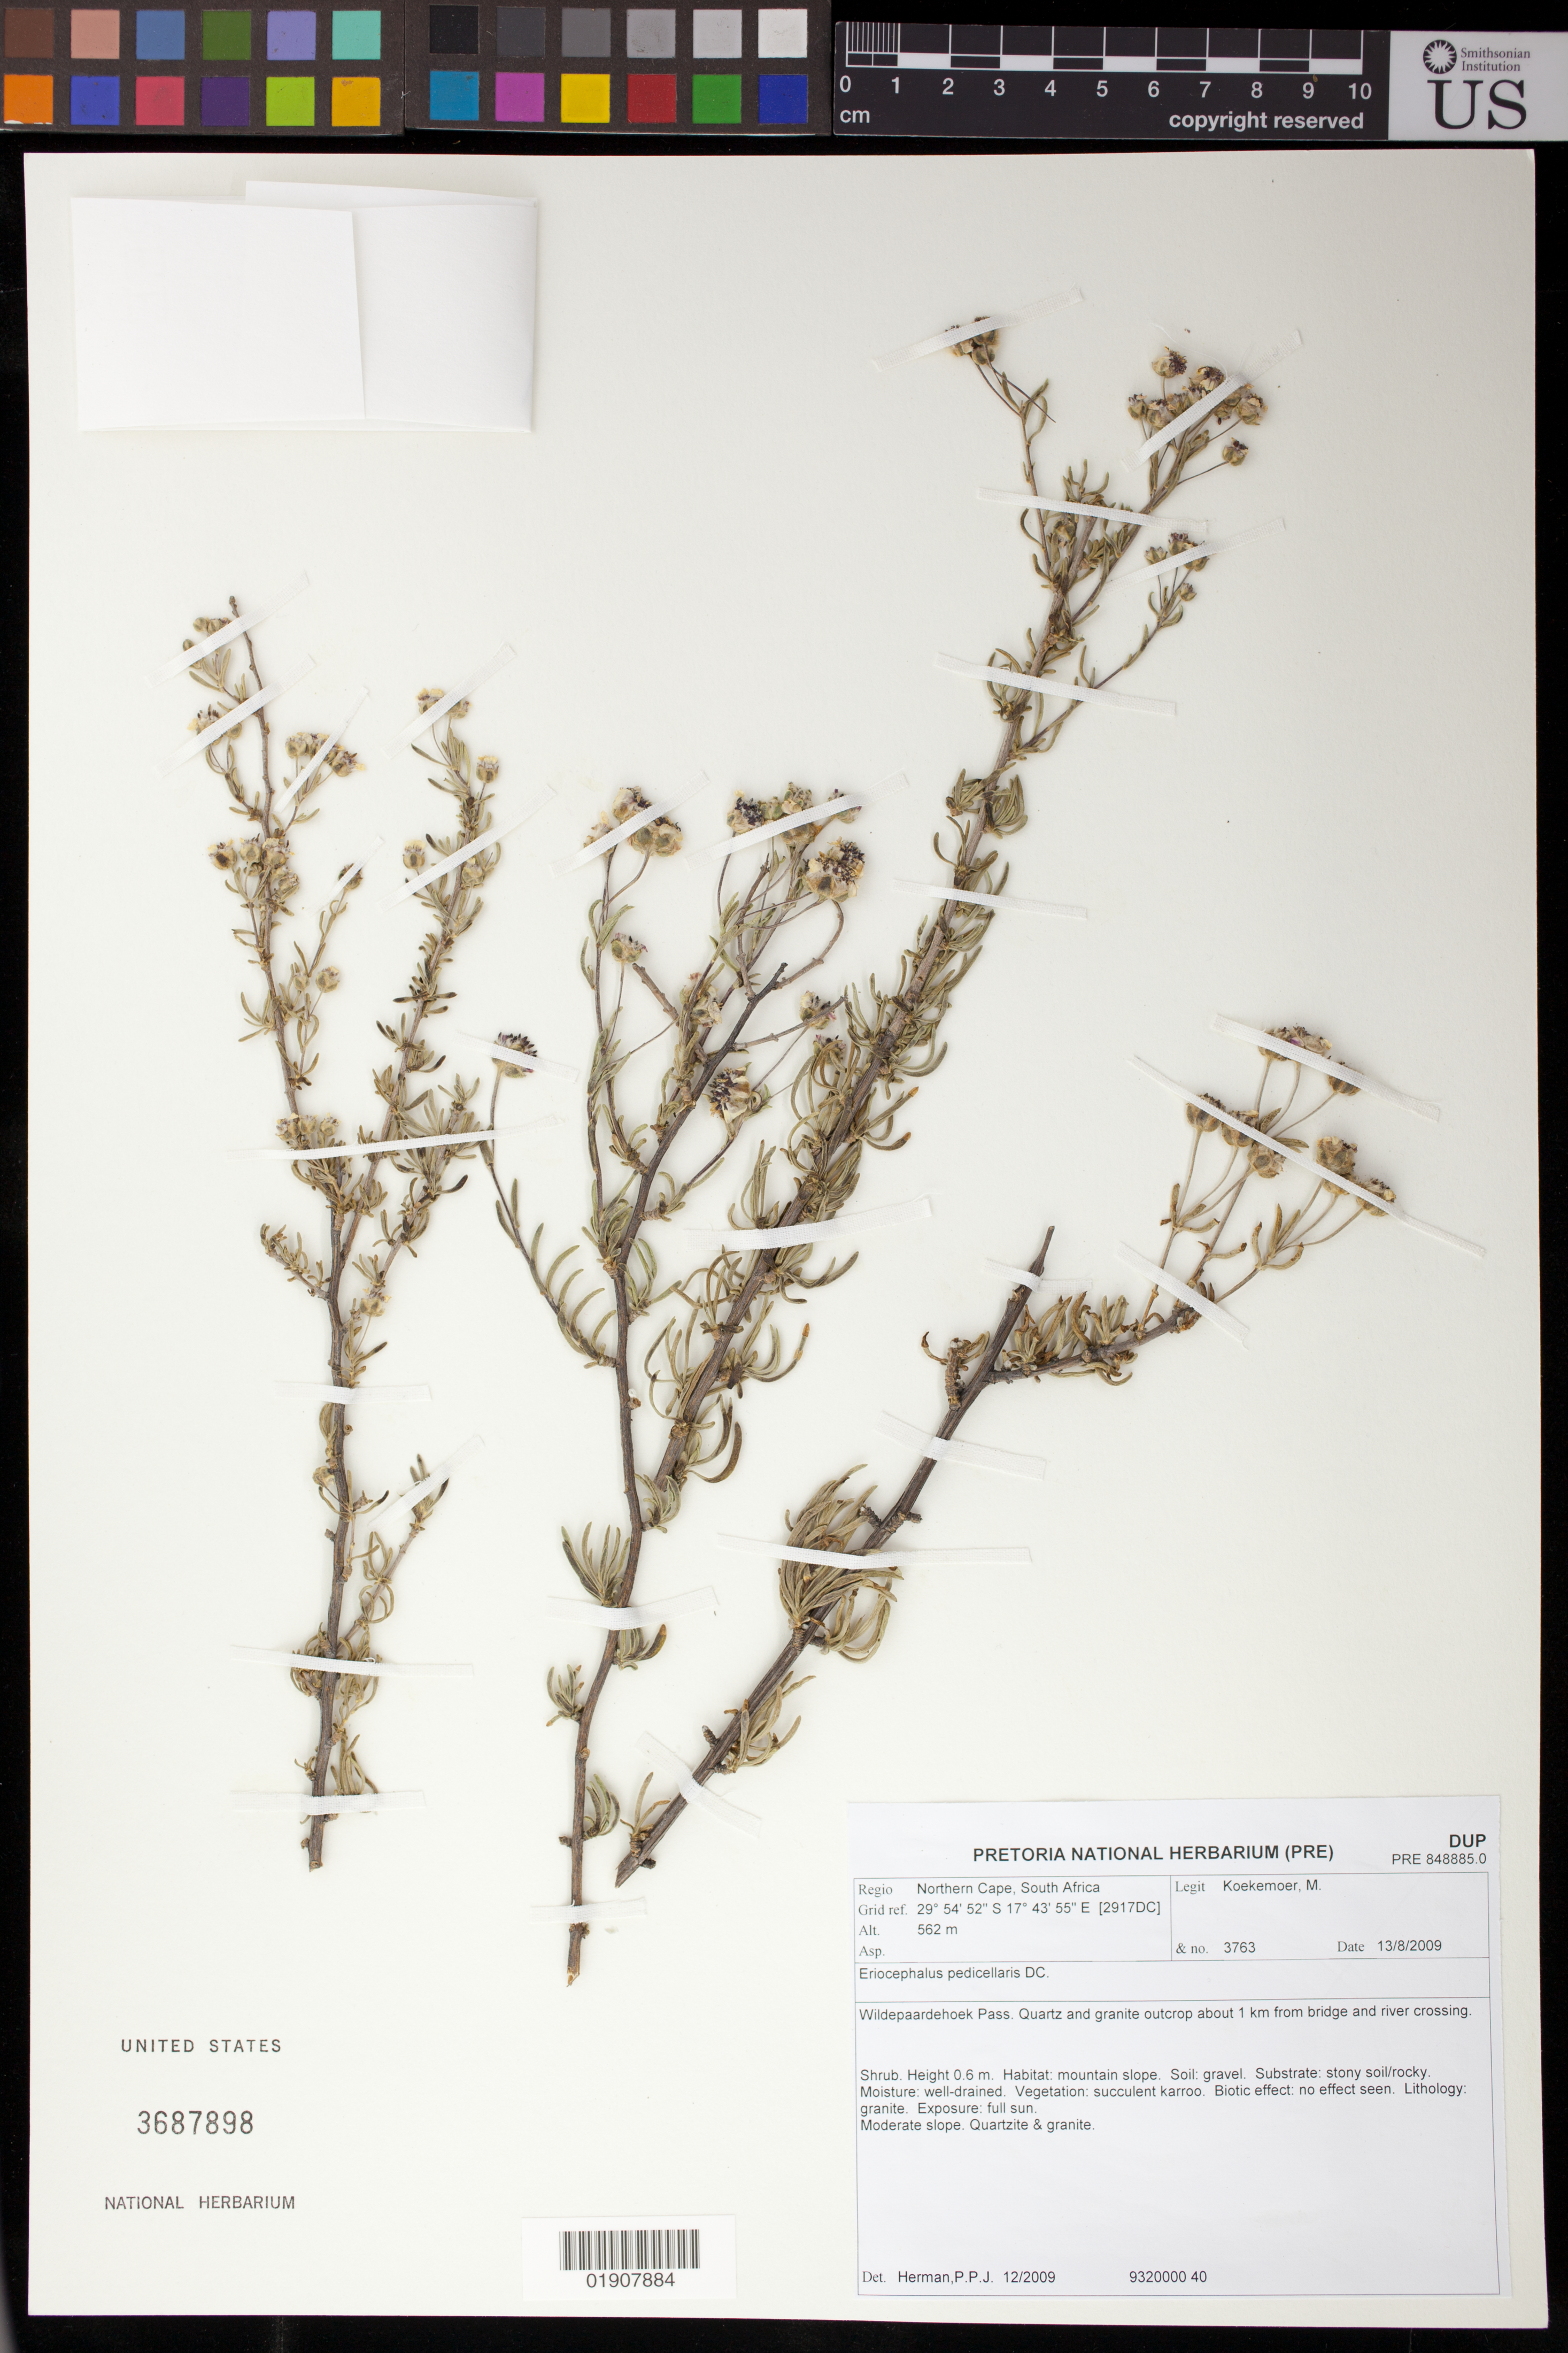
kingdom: Plantae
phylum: Tracheophyta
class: Magnoliopsida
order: Asterales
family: Asteraceae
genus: Eriocephalus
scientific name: Eriocephalus pedicellaris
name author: DC.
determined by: Herman, P. P. J.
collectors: M. Koekemoer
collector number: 3763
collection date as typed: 13 Aug 2009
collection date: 2009-08-13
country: South Africa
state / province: Northern Cape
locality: Wildepaardehoek Pass. Quartz and granite outcrop about 1 km from bridge and river crossing.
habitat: Mountain slope.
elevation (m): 562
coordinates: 29 54 52 S, 17 43 55 E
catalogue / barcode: US 3687898